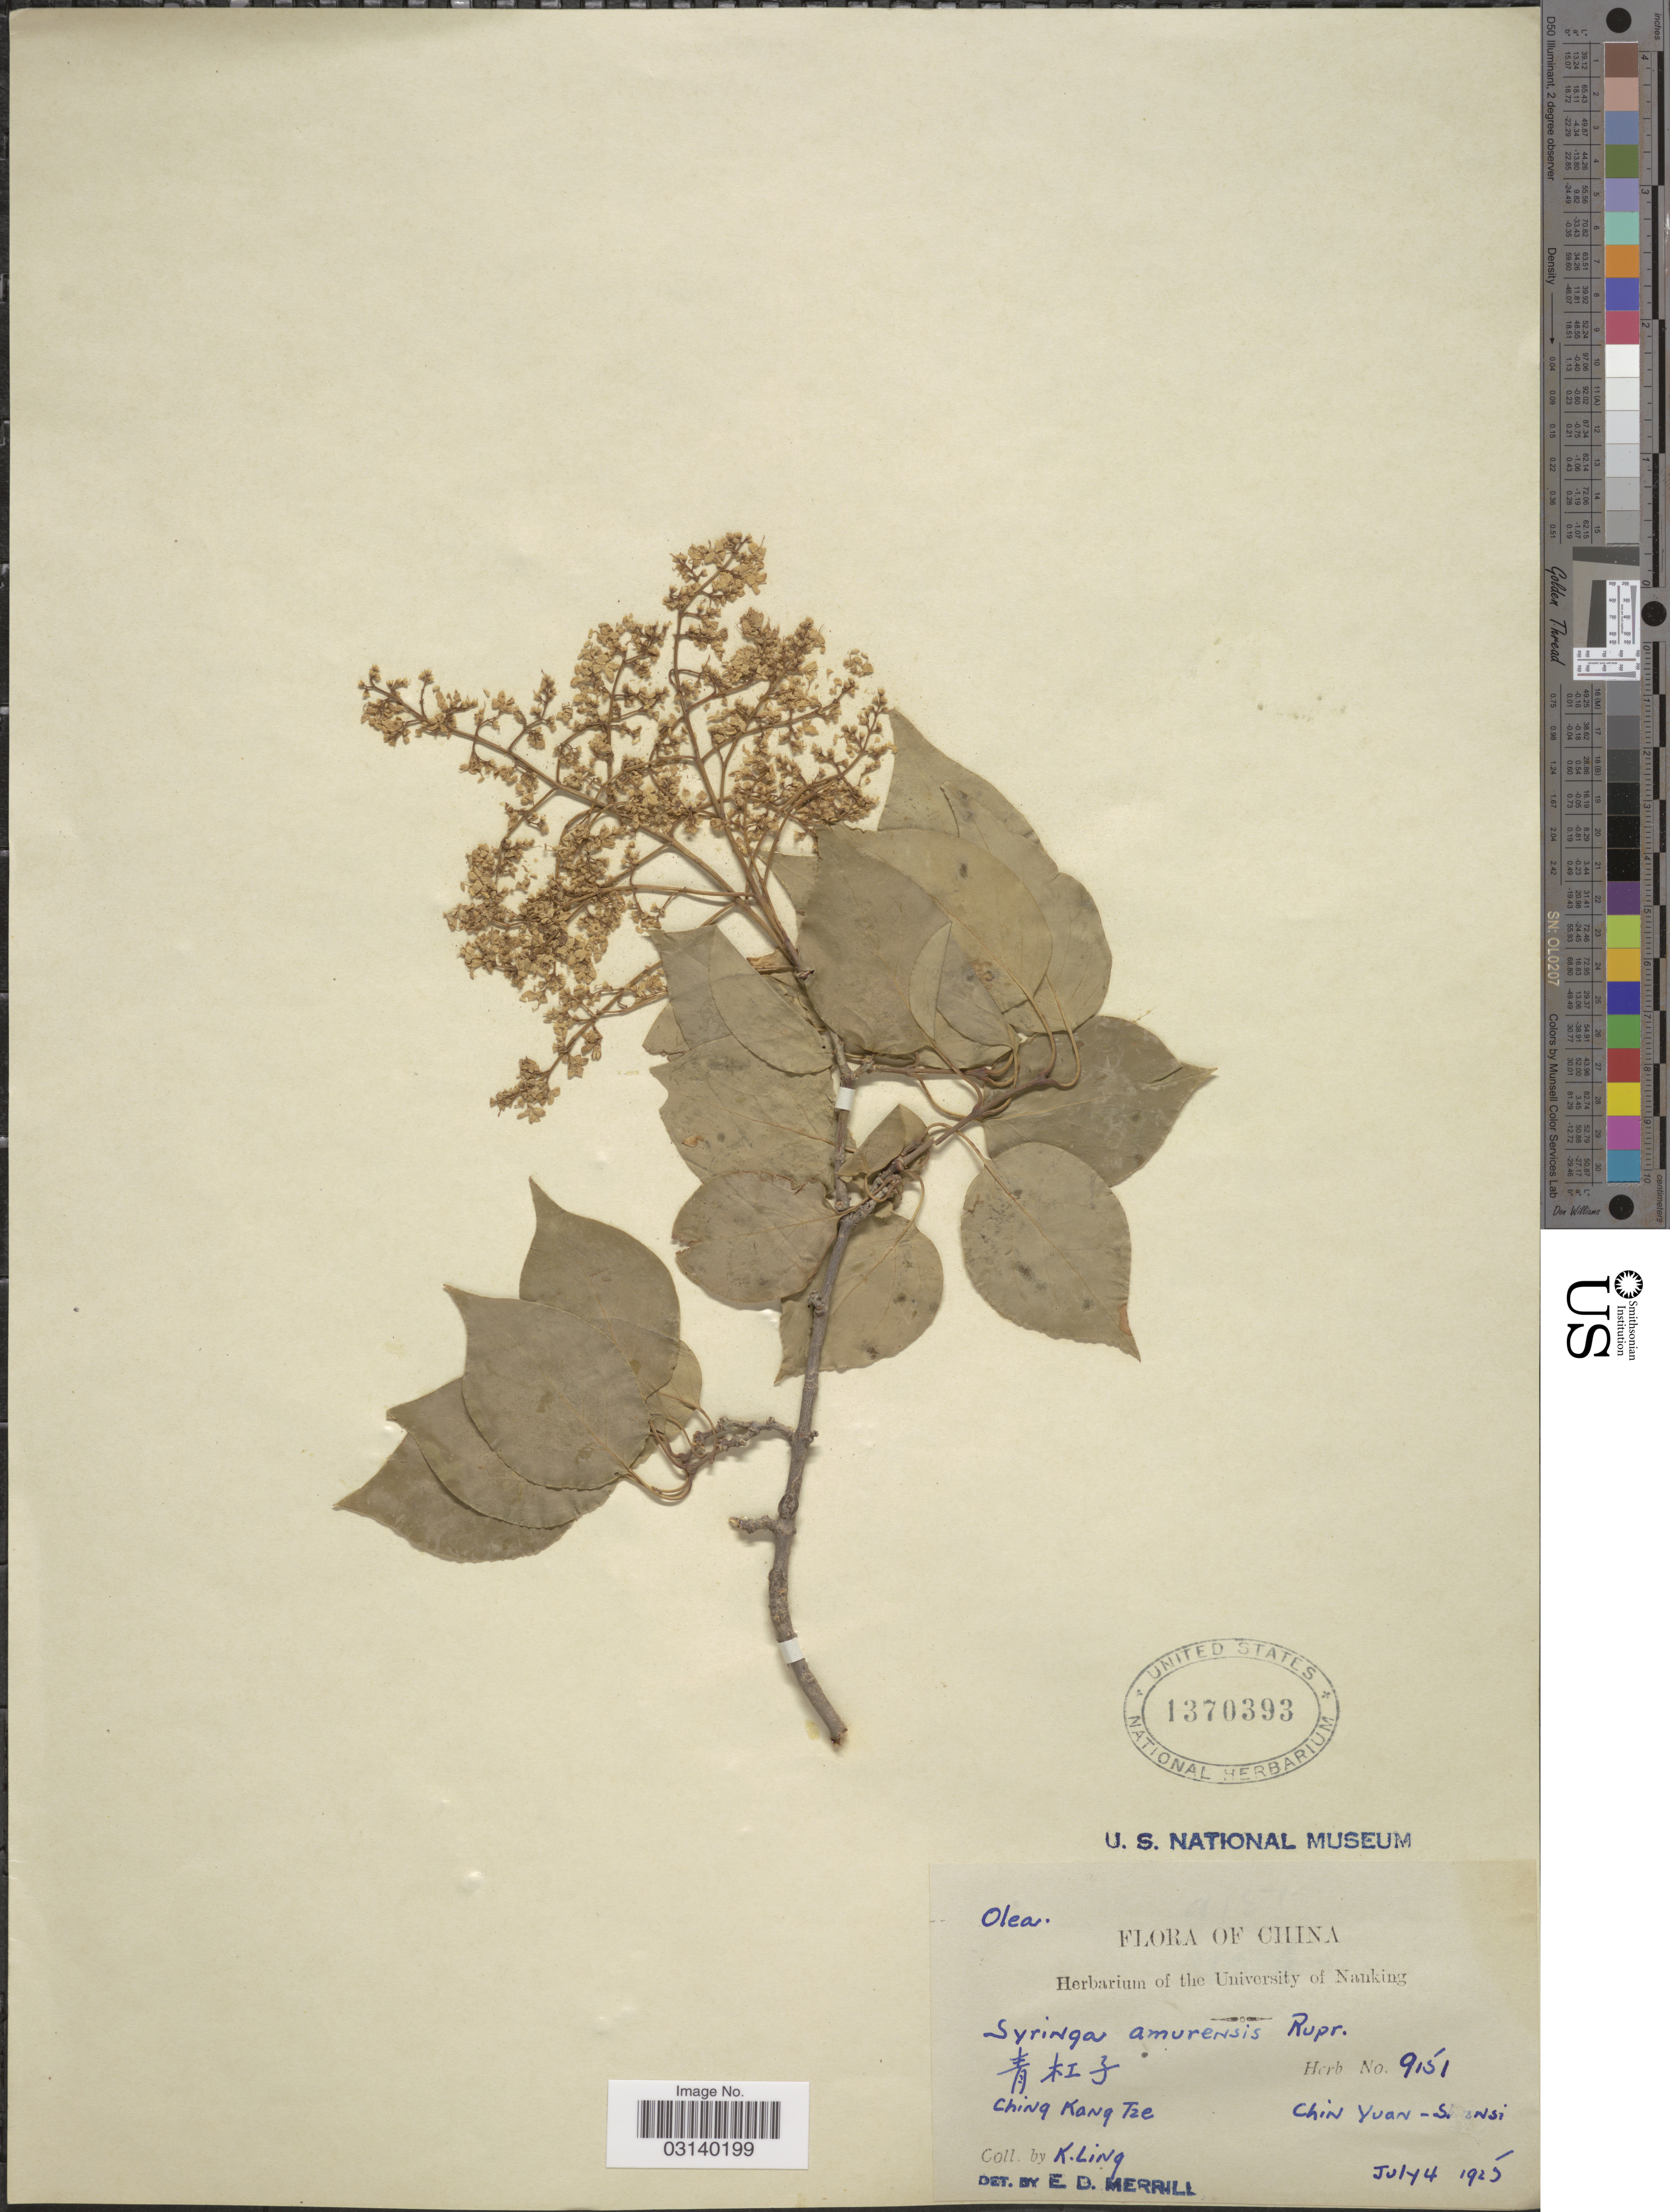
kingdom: Plantae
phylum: Tracheophyta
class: Magnoliopsida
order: Lamiales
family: Oleaceae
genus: Syringa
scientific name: Syringa amurensis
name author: Rupr.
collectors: K. Ling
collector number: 9151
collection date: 1925-07-04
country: China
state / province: Shanxi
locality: Ching Kang Tze. Chin Yuan-Shansi.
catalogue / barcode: US 1370393